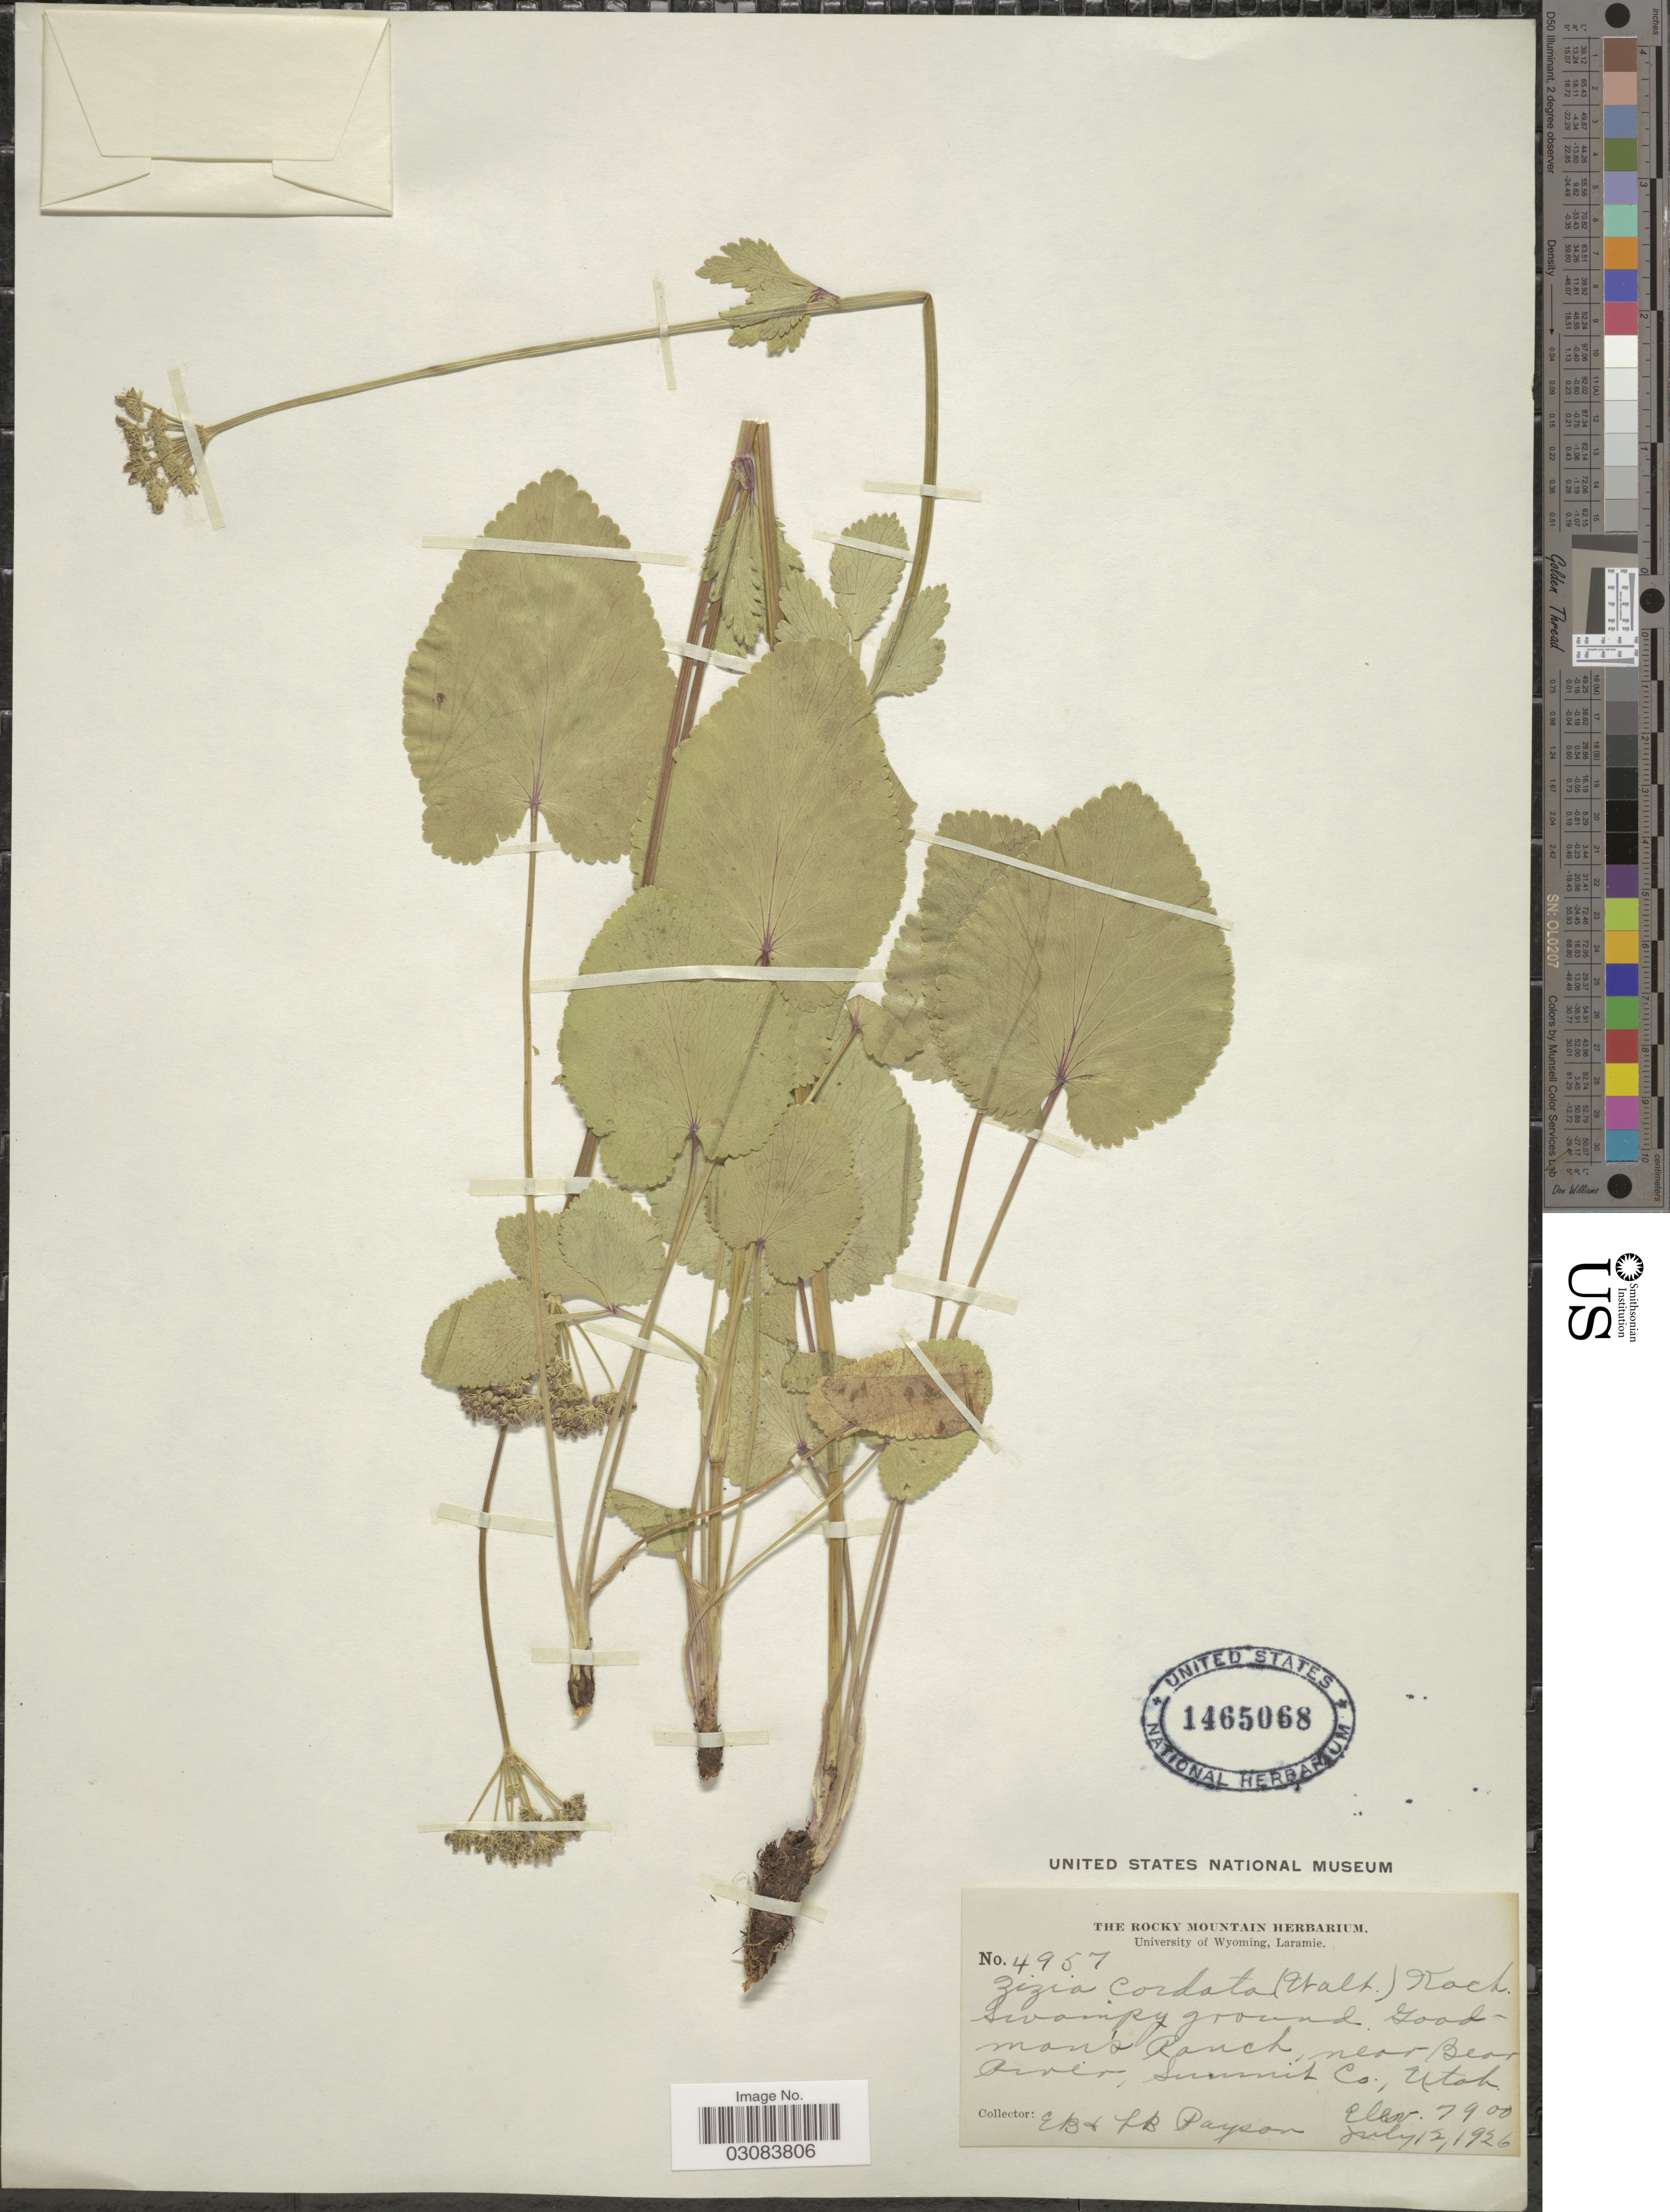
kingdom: Plantae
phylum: Tracheophyta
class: Magnoliopsida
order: Apiales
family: Apiaceae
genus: Zizia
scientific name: Zizia aptera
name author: (A. Gray) Fernald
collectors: E. B. Payson & L. Payson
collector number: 4957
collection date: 1926-07-12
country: United States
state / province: Utah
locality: Swampy ground. Goodman's Ranch, near Bear River, Summit Co.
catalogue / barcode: US 1465068